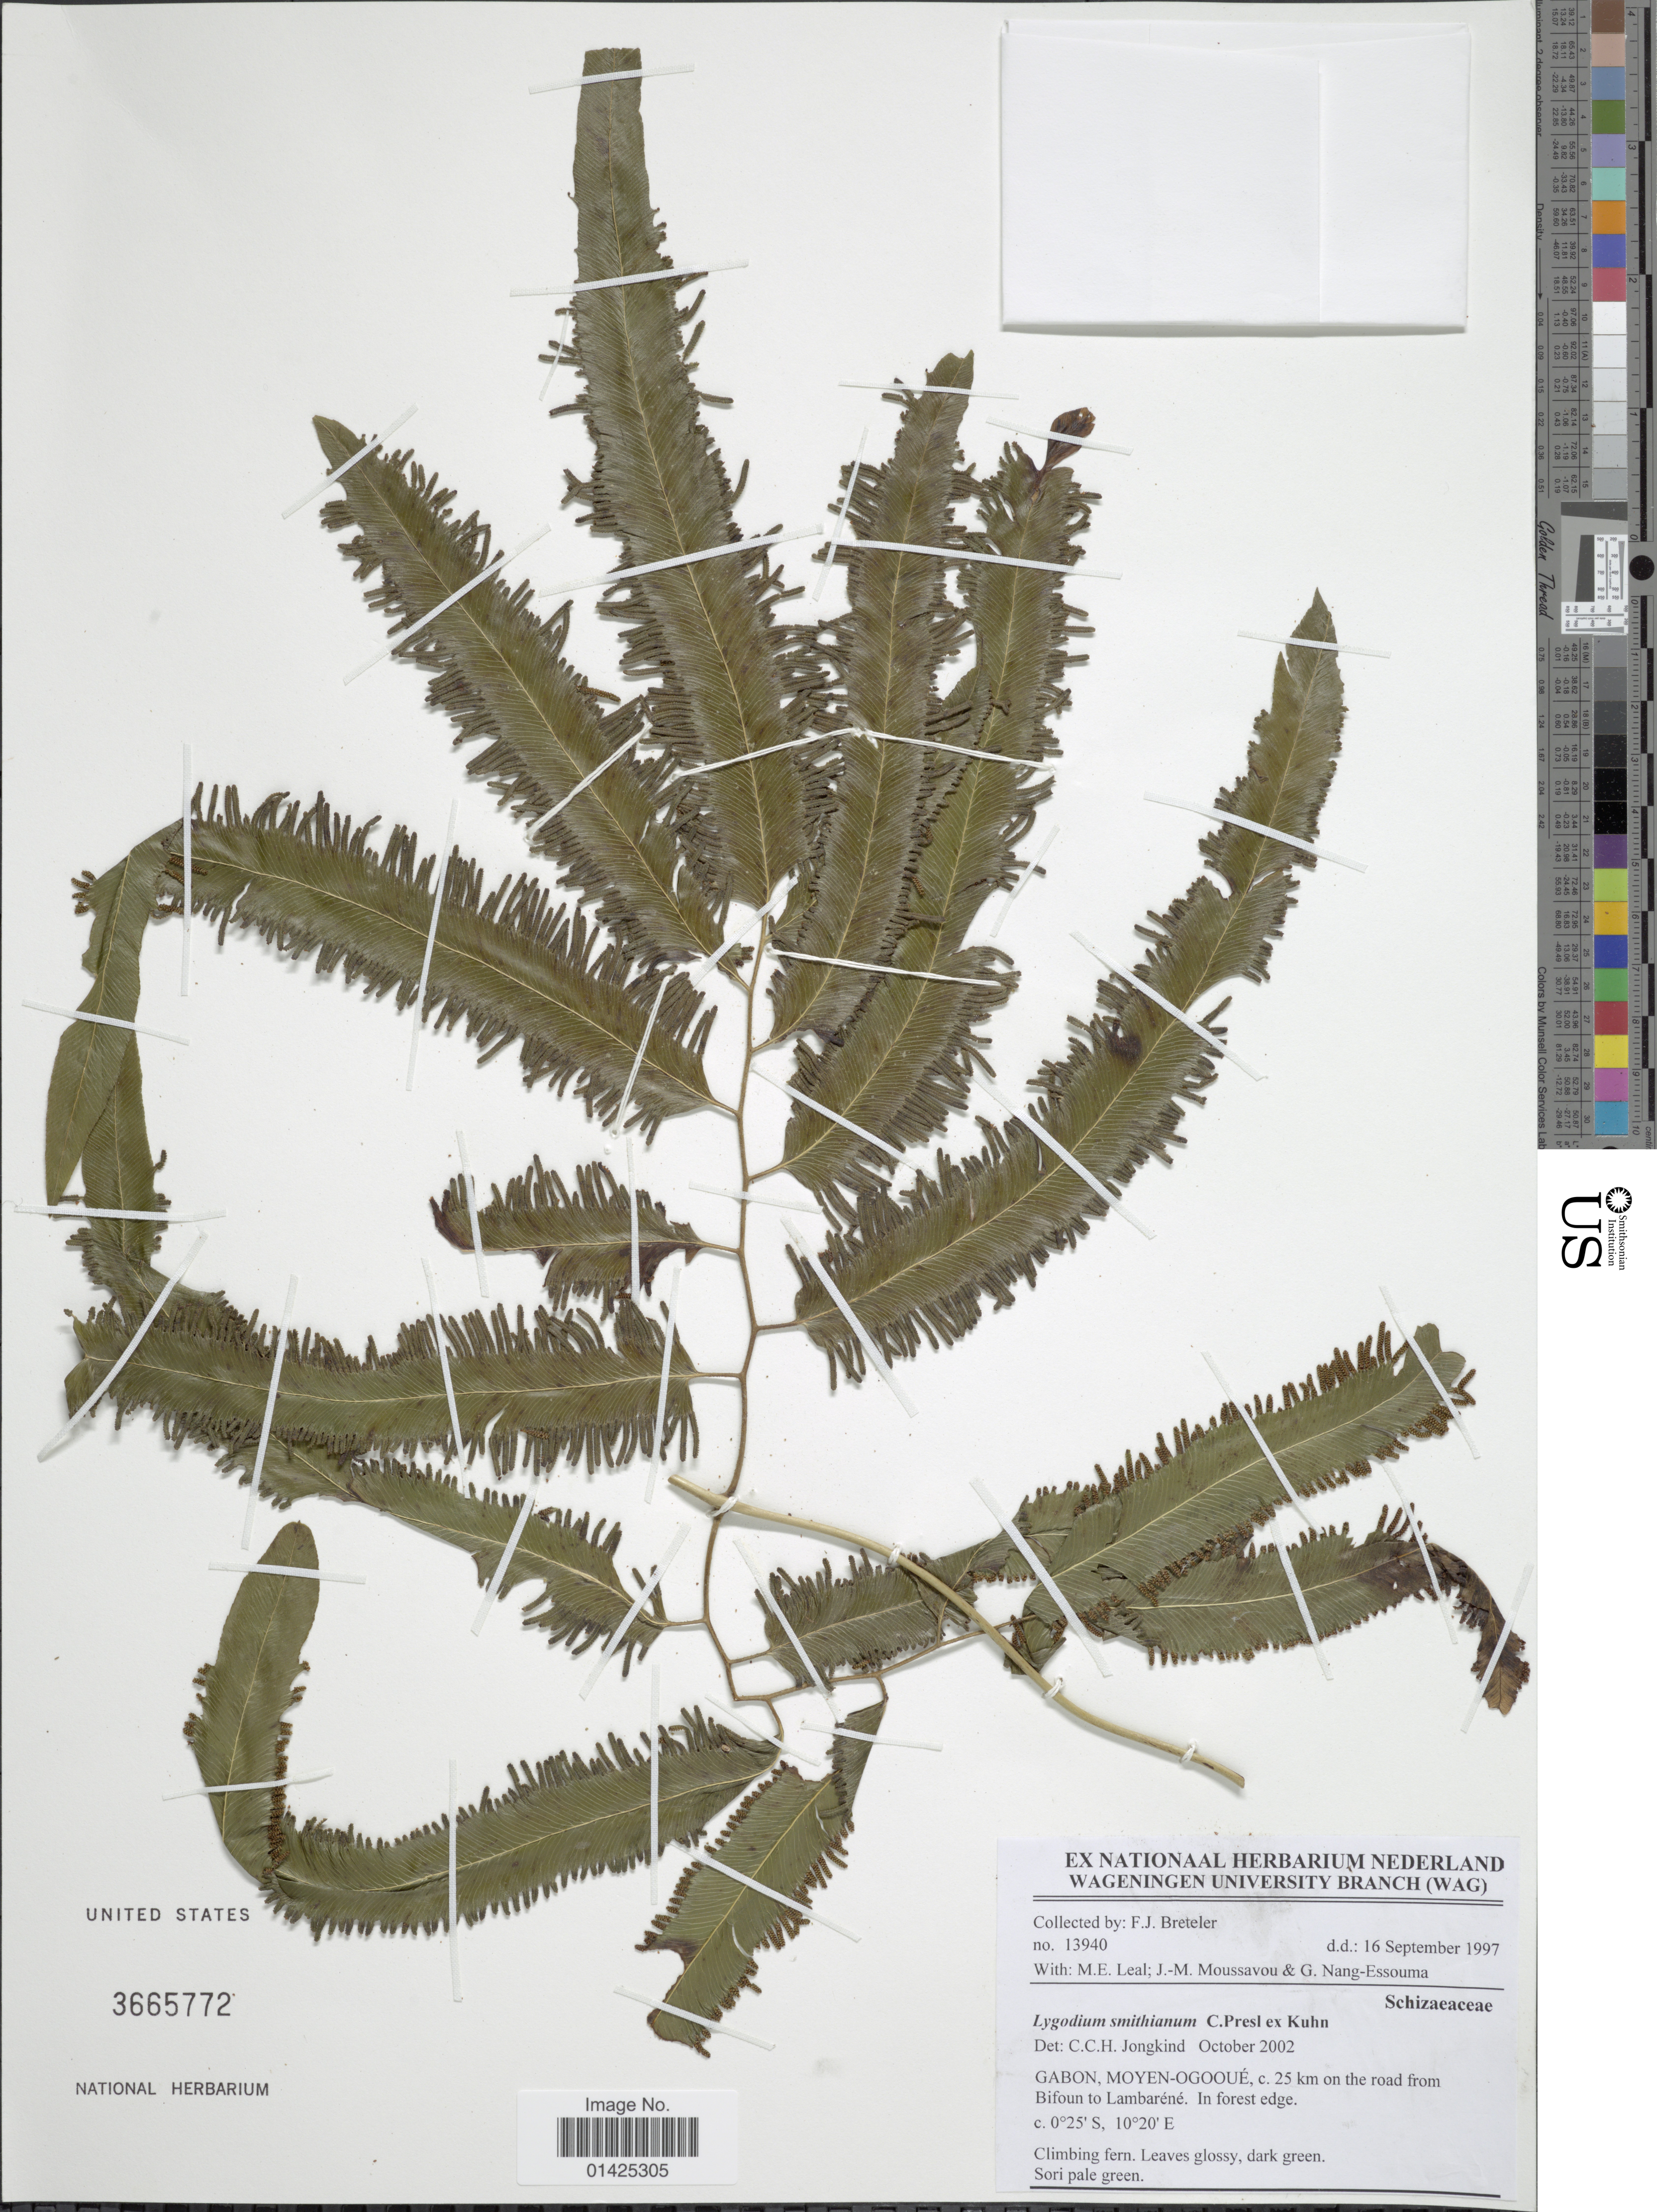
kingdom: Plantae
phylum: Tracheophyta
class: Polypodiopsida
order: Schizaeales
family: Lygodiaceae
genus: Lygodium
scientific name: Lygodium smithianum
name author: C. Presl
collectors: F. J. Breteler, M. E. Leal, J. Moussavou & G. Essouma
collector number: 13940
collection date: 1997-09-16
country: Gabon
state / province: Moyen-Ogooue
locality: Gabon, moyen-Ogooue, c. 25 km on the road from Bifoun to Lambaréné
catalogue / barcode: US 3665772